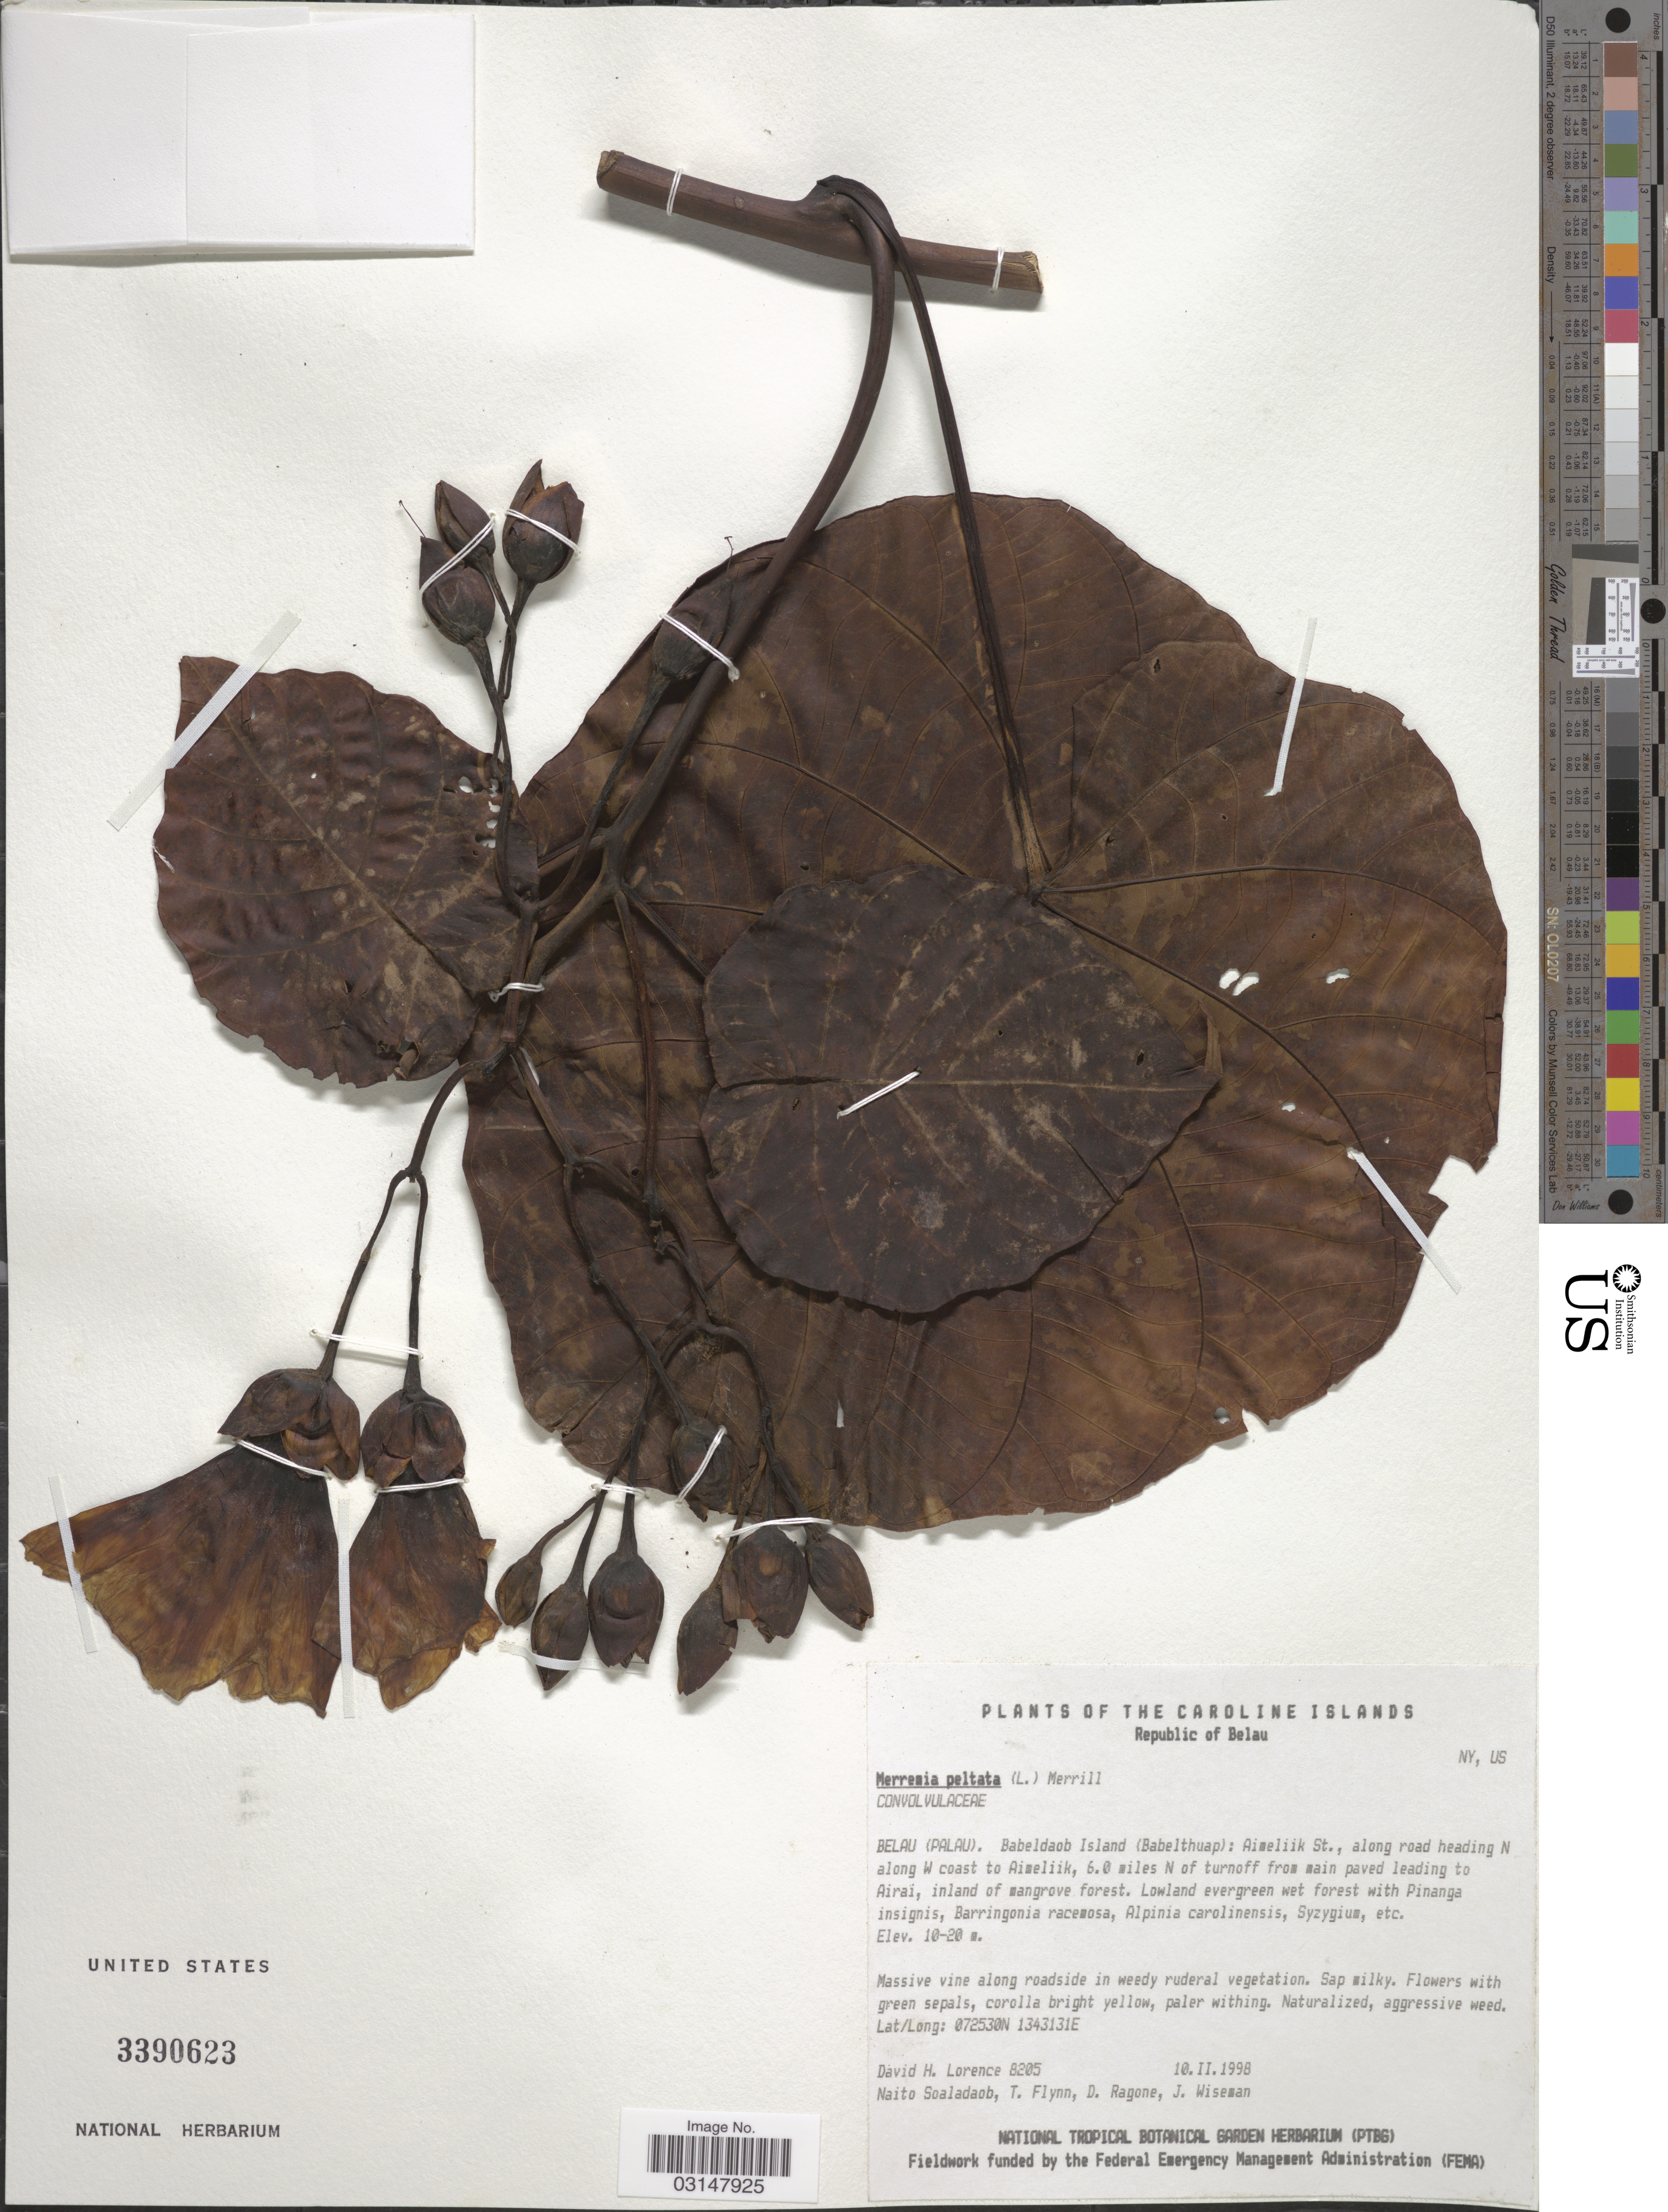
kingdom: Plantae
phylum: Tracheophyta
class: Magnoliopsida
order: Solanales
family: Convolvulaceae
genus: Decalobanthus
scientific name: Decalobanthus peltatus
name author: (L.) A. R. Simões & Staples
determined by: Wagner, W. L., (BOT), Smithsonian Institution - National Museum of Natural History (UNITED STATES)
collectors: D. Lorence, N. Soaladaob, T. Flynn, D. Ragone & J. Wiseman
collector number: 8205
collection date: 1998-02-10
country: Palau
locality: The Caroline Islands. Belau (Palau). Babeldaob Island (Babelthuap): Aimeliik St., along road heading N along W coast to Aimeliik, 6.0 miles N of turnoff from main paved leading to Airai, inland of mangrove forest.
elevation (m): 10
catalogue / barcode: US 3390623